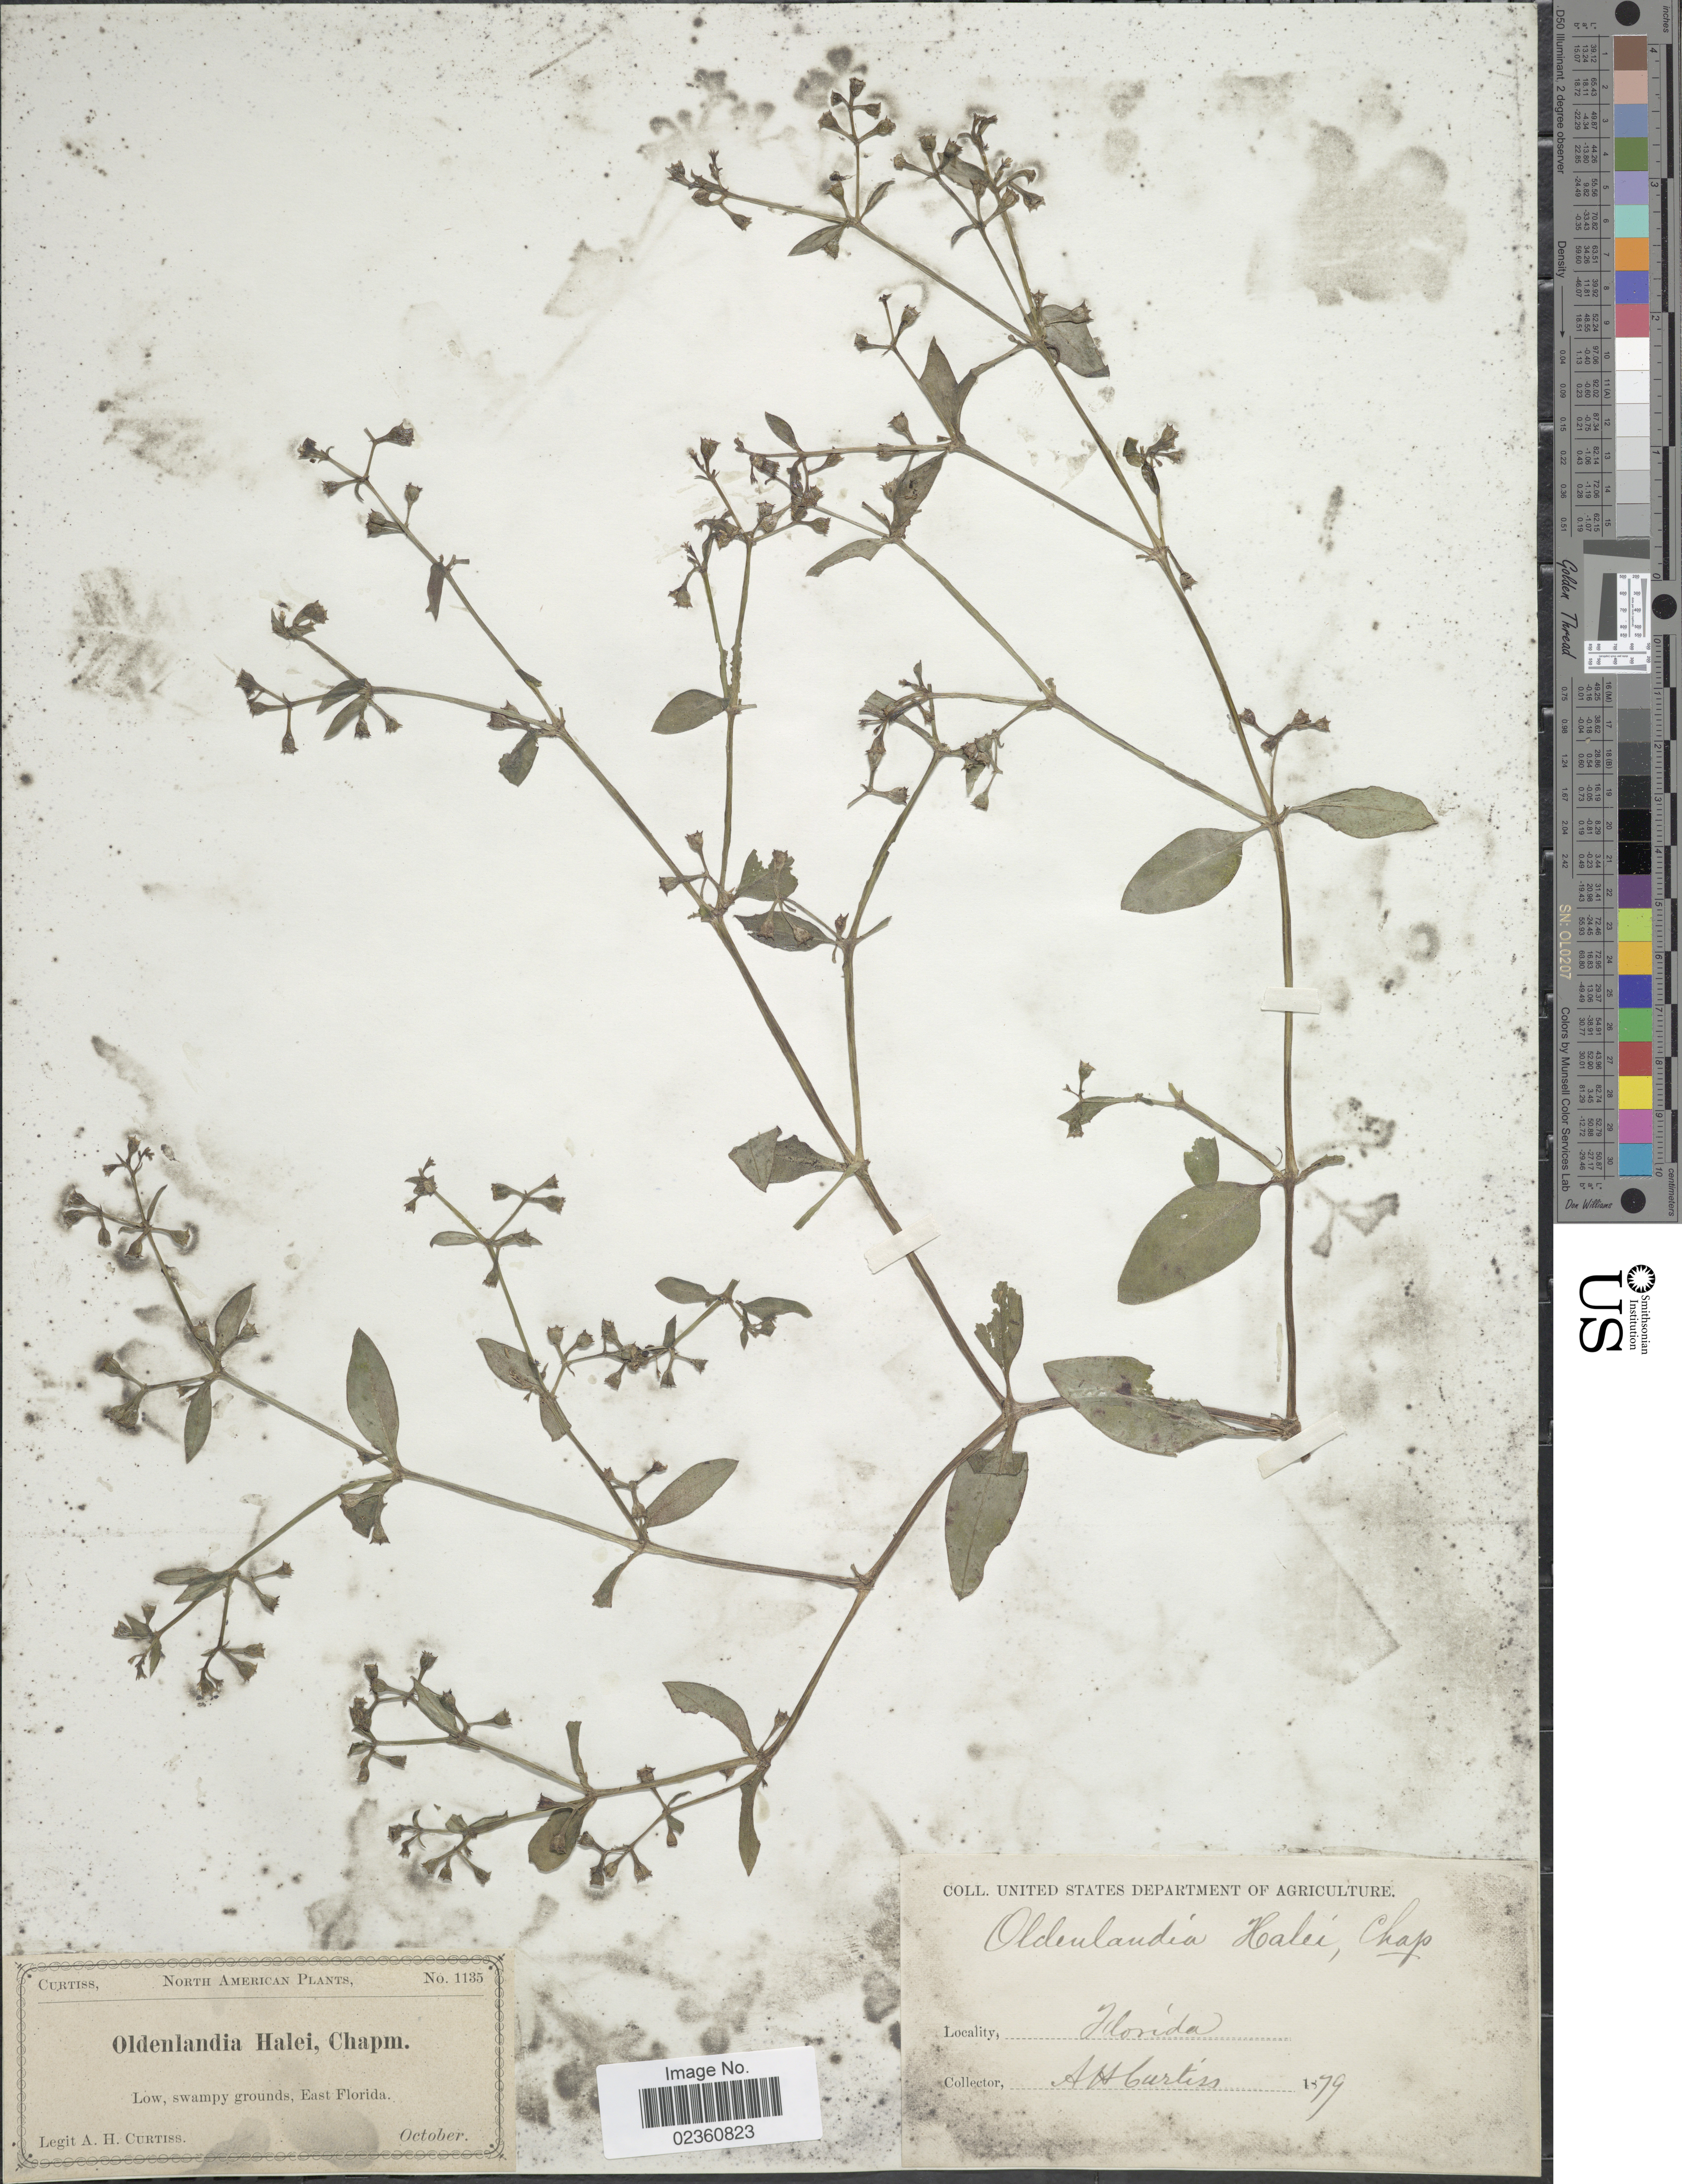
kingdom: Plantae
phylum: Tracheophyta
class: Magnoliopsida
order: Gentianales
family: Rubiaceae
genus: Pentodon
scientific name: Pentodon halei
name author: A. Gray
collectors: A. H. Curtiss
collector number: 1135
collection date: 1879-10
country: United States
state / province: Florida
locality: Low, swampy grounds, East Florida